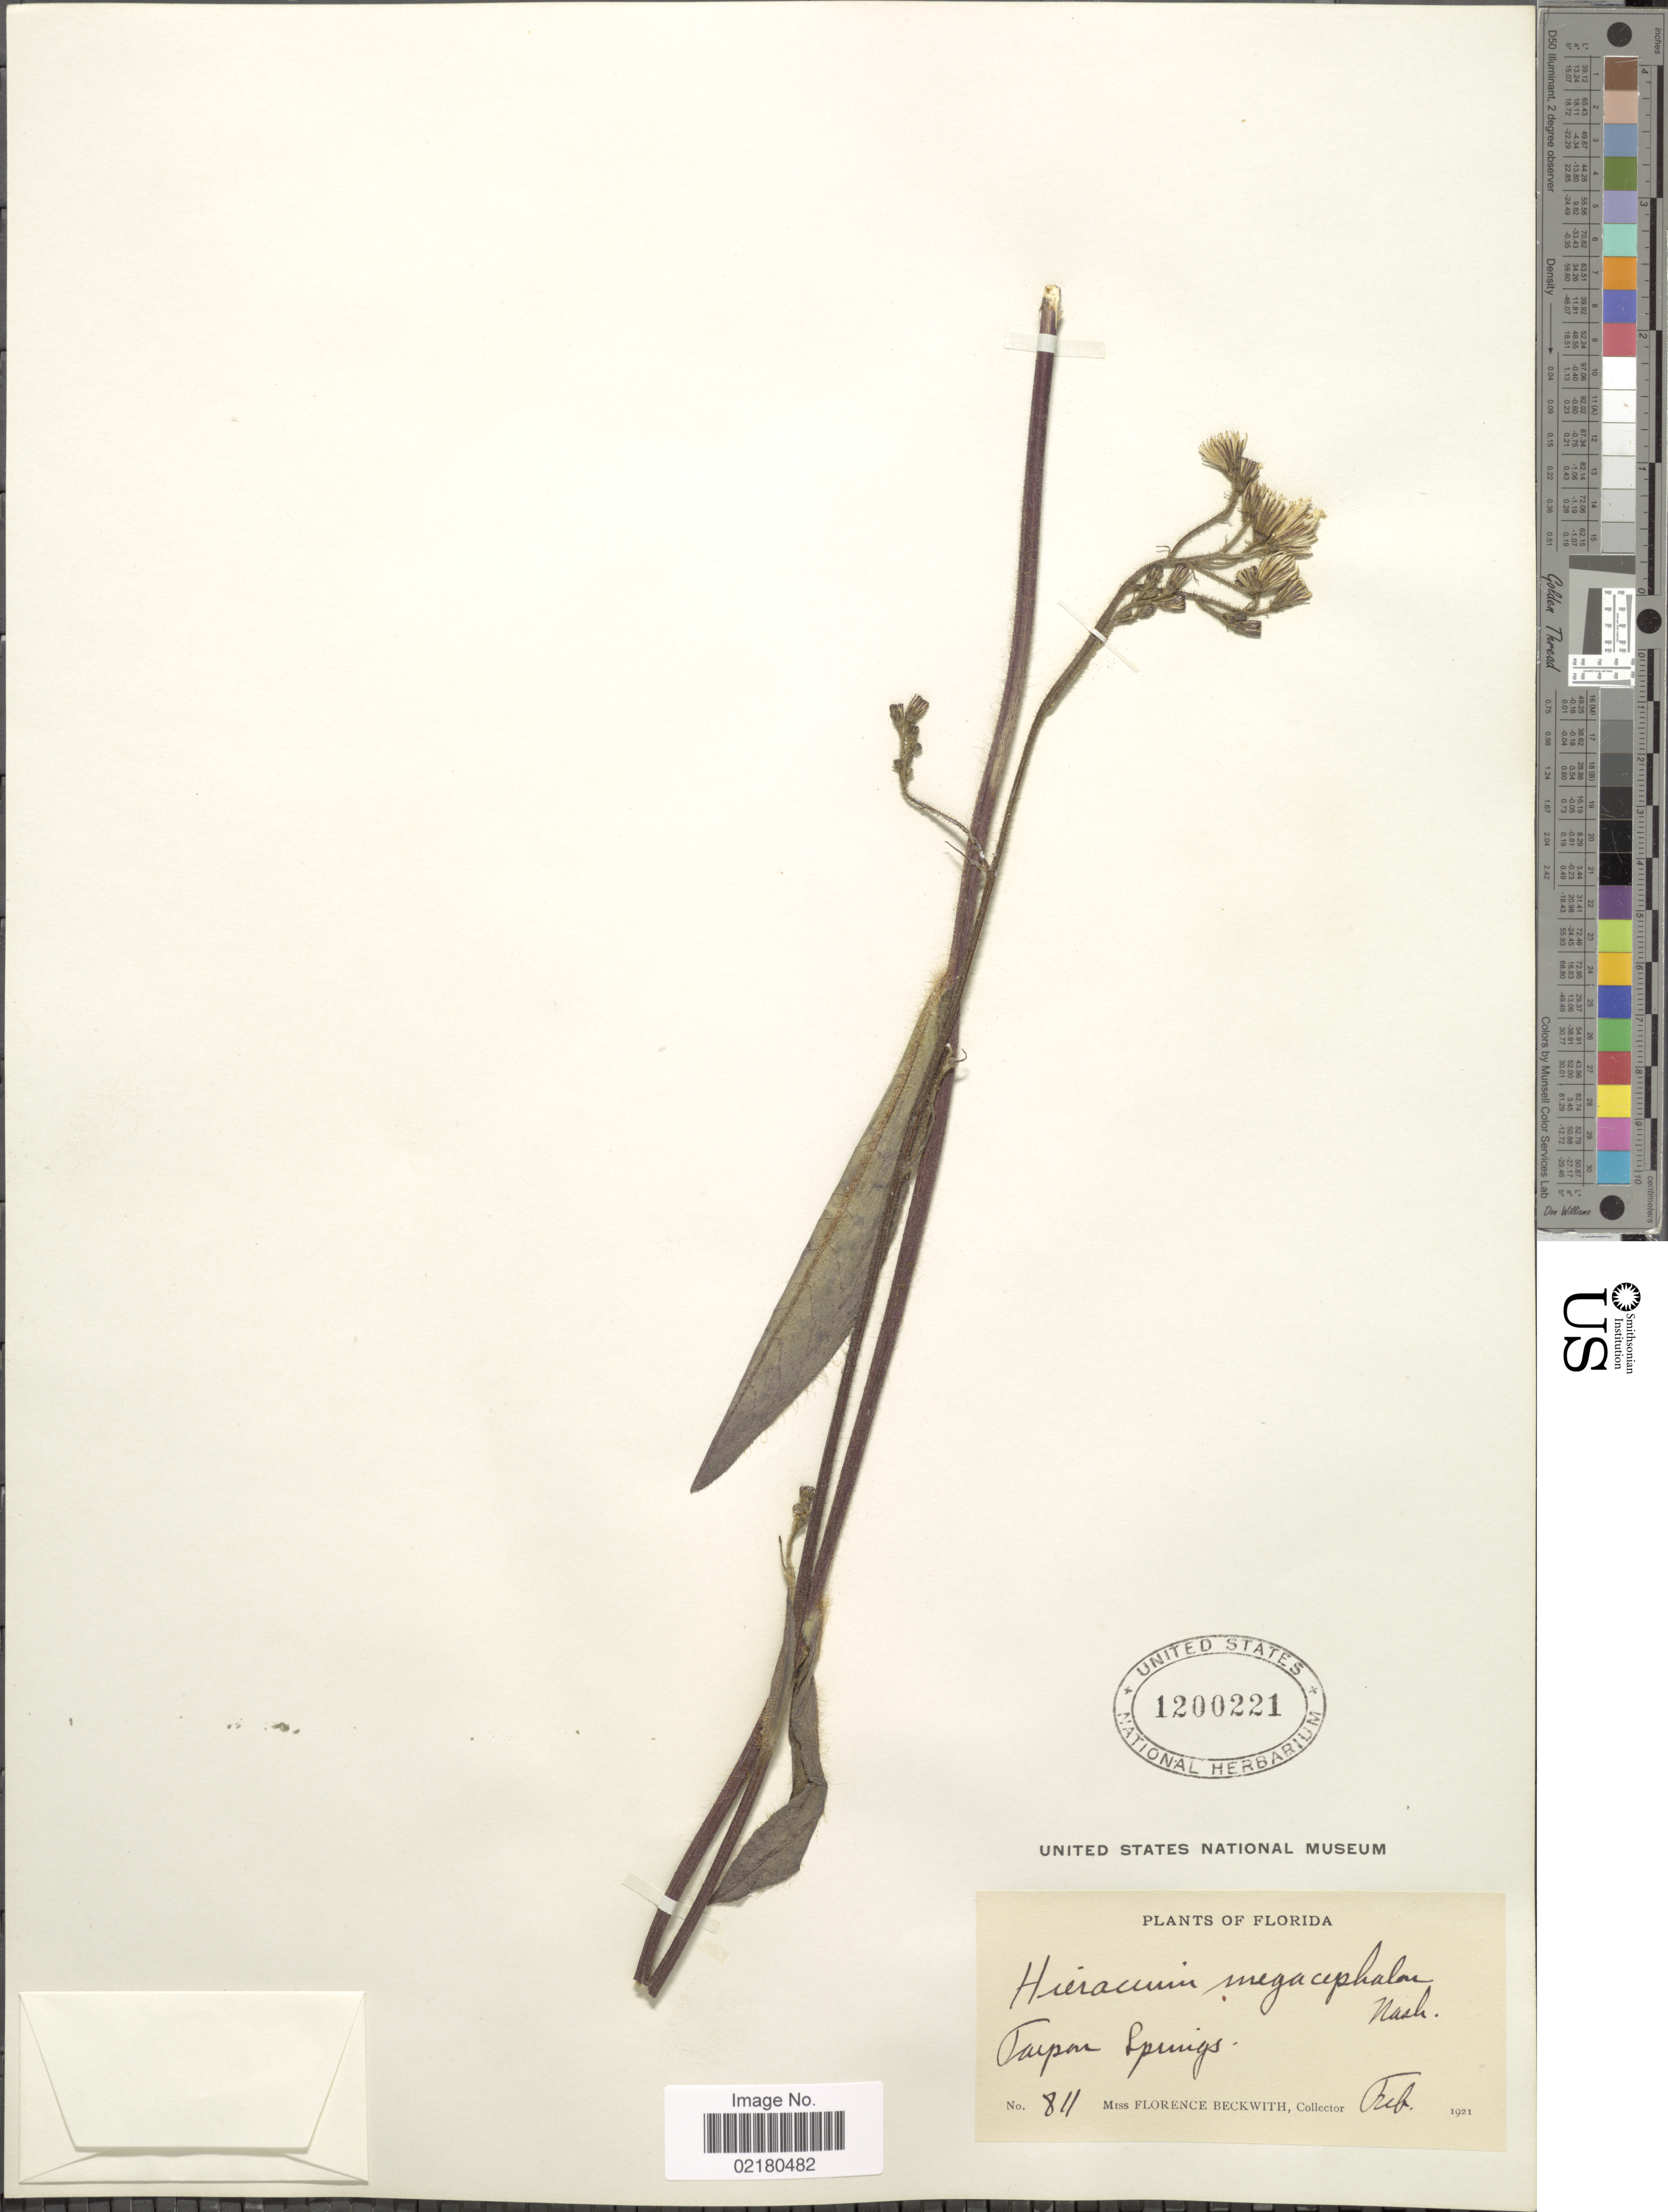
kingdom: Plantae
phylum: Tracheophyta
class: Magnoliopsida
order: Asterales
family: Asteraceae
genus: Hieracium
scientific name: Hieracium megacephalon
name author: Nash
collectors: F. Beckwith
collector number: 811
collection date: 1921-02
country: United States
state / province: Florida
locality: Tarpon Springs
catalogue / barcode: US 1200221